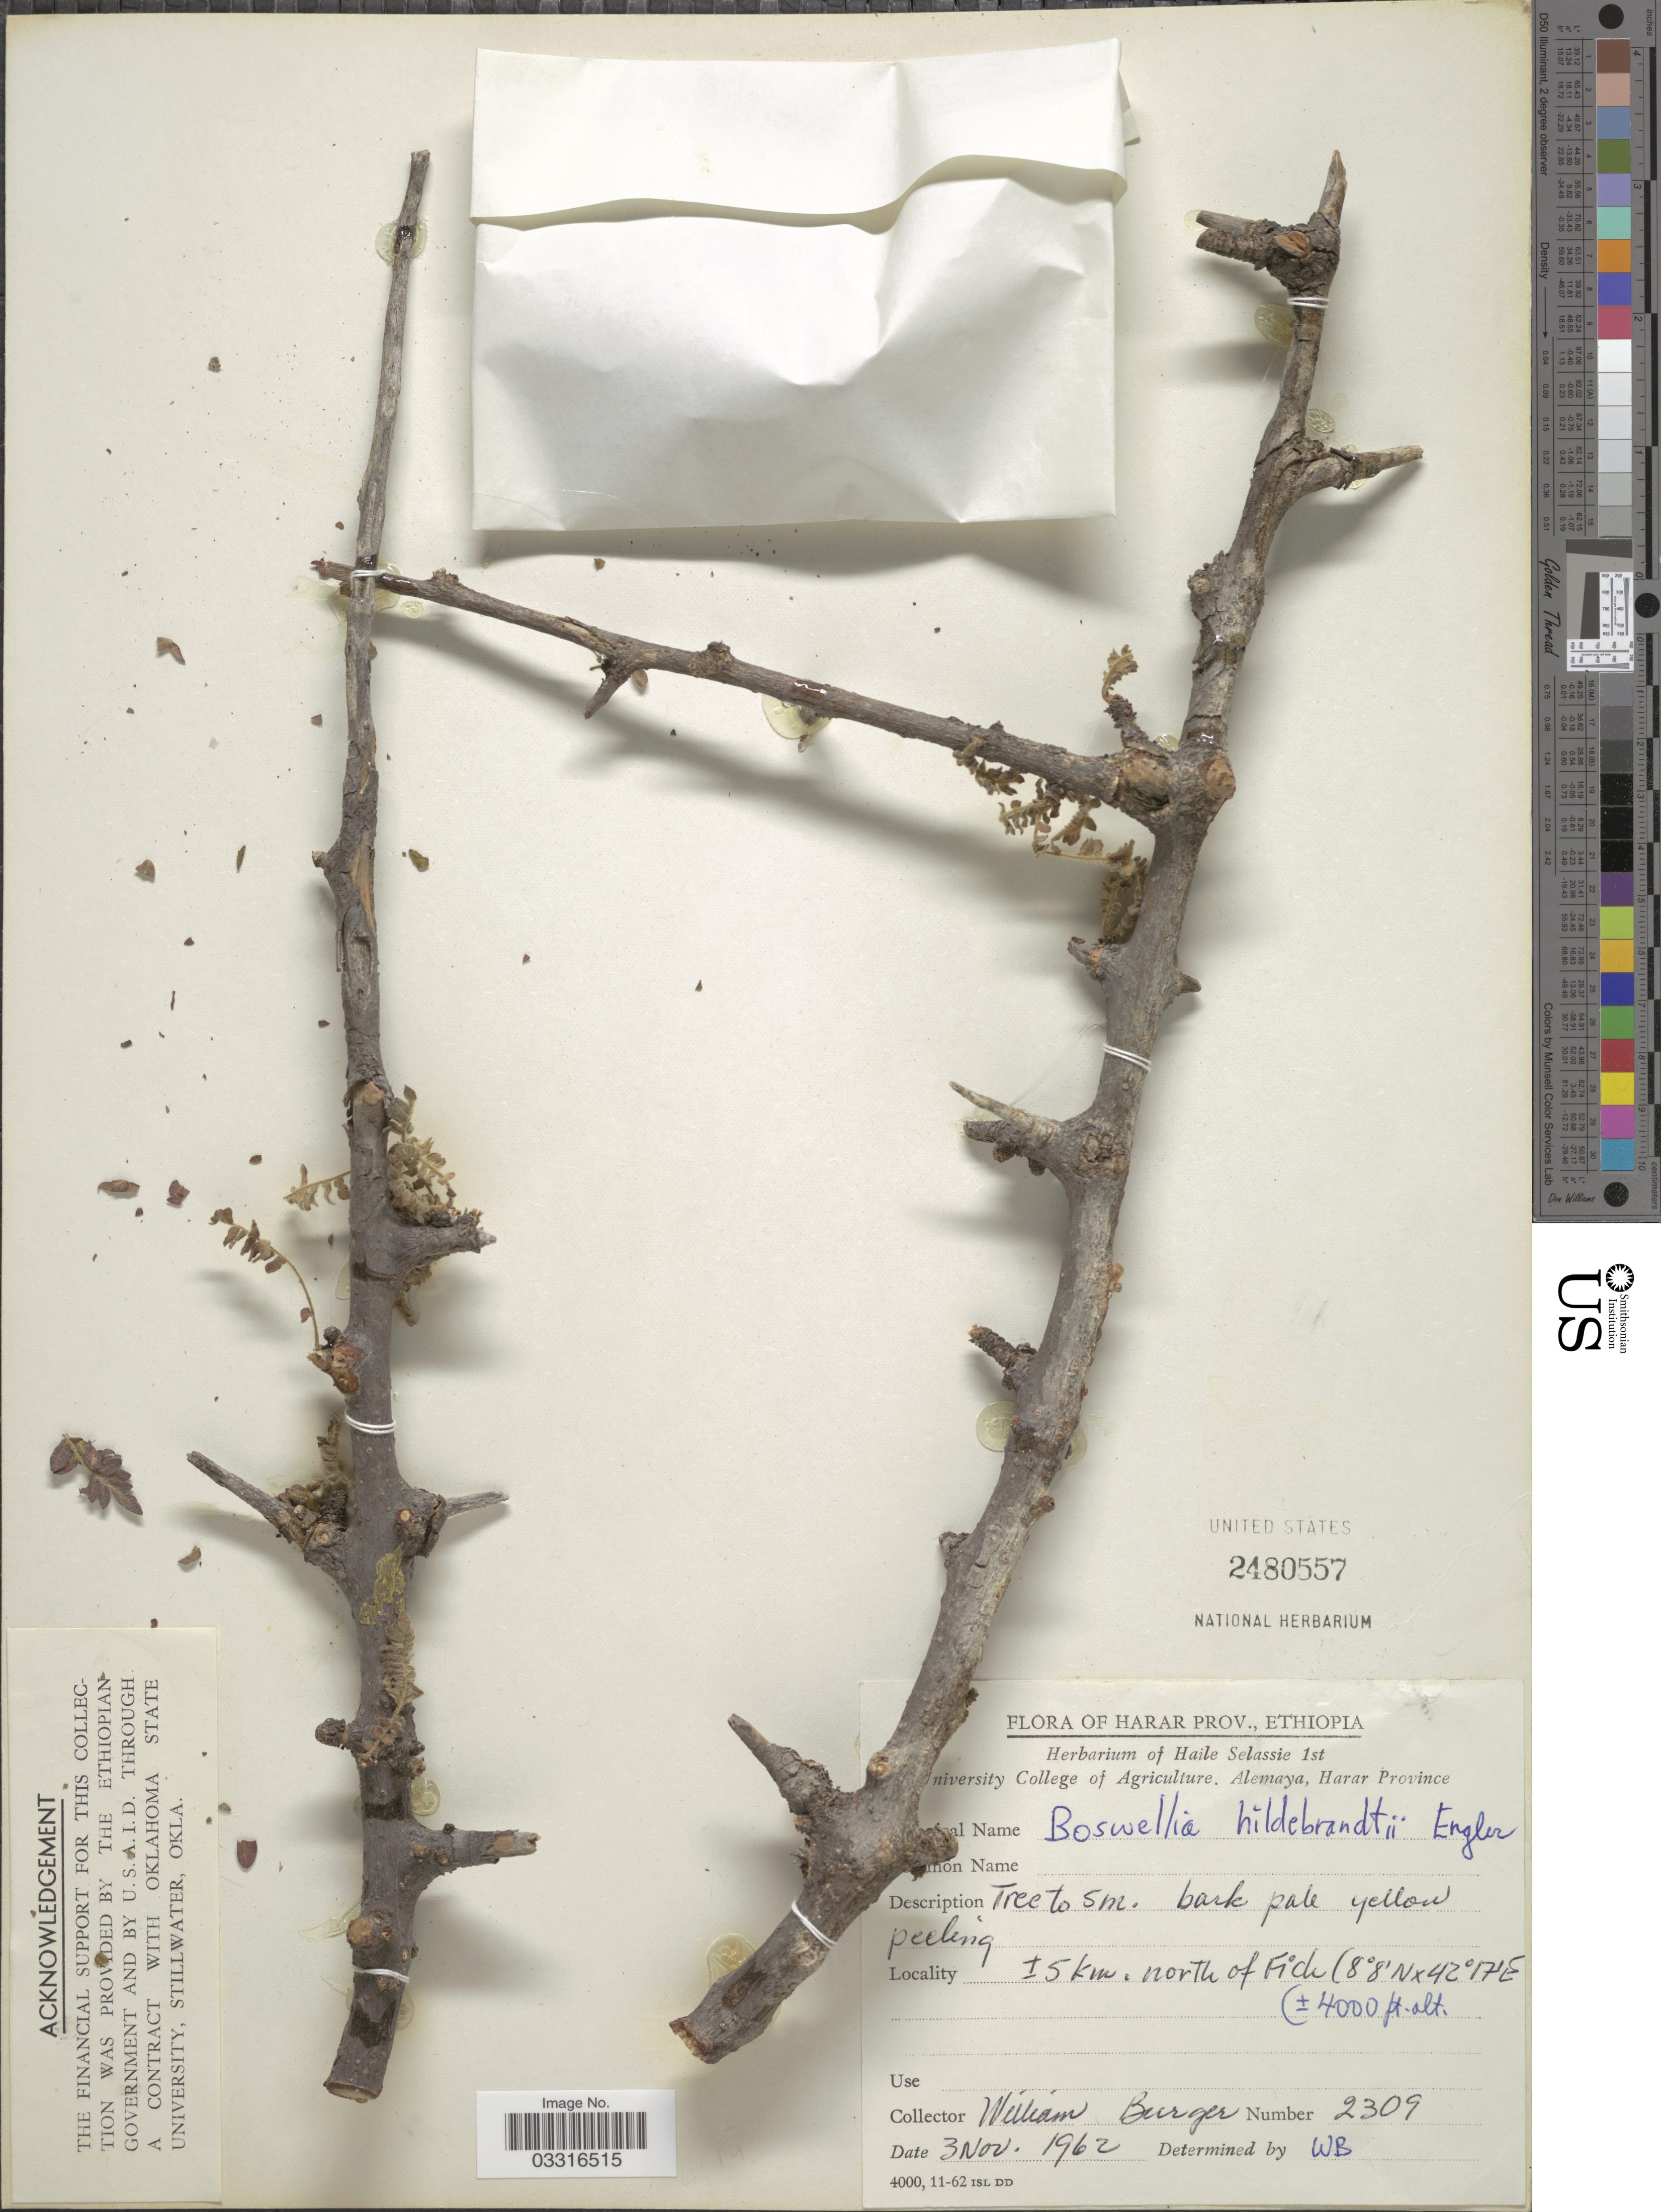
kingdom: Plantae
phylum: Tracheophyta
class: Magnoliopsida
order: Sapindales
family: Burseraceae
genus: Boswellia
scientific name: Boswellia hildebrandtii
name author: Engl.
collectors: W. Burger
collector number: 2309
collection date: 1962-11-03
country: Ethiopia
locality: Harar Prov. ± 5 km. north of Fich [interpreted].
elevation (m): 1219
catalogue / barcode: US 2480557